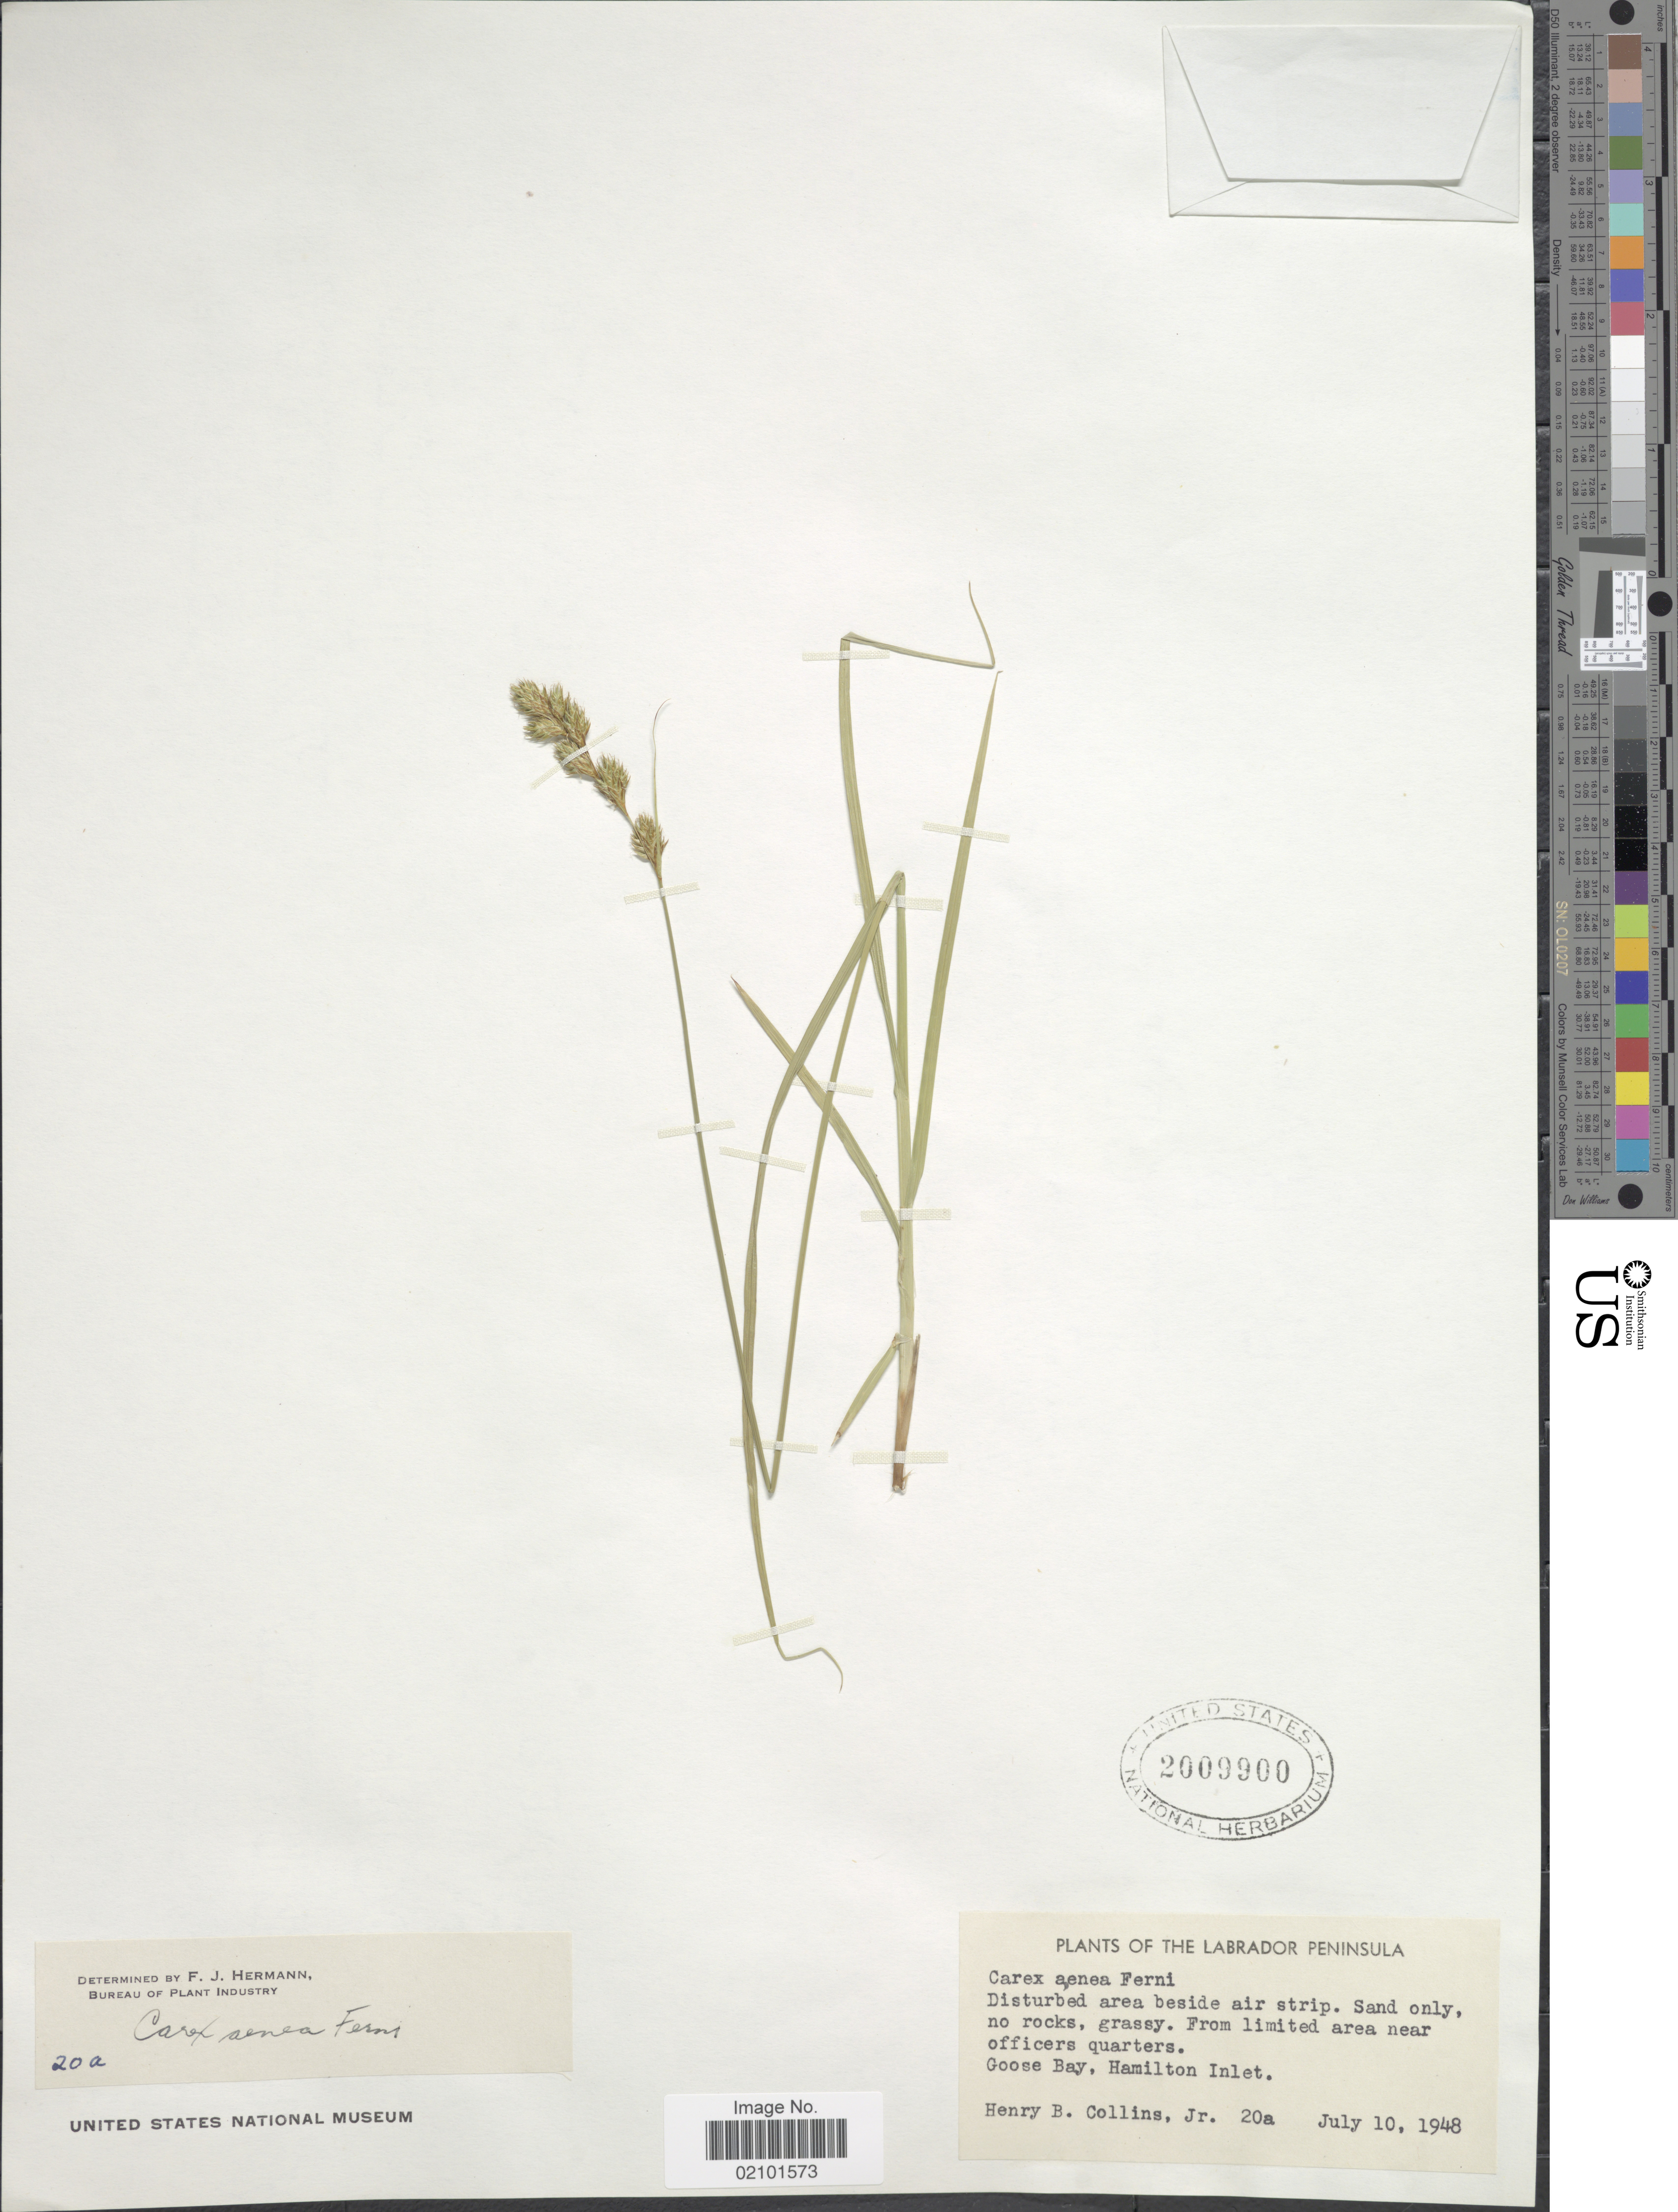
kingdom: Plantae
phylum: Tracheophyta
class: Liliopsida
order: Poales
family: Cyperaceae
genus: Carex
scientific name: Carex foenea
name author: Willd.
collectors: H. Collins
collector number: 20a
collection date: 1948-07-10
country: Canada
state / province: Newfoundland and Labrador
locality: Labrador Peninsula, From limited area near officers quarters, Goose Bay, Hamilton Inlet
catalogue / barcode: US 2009900